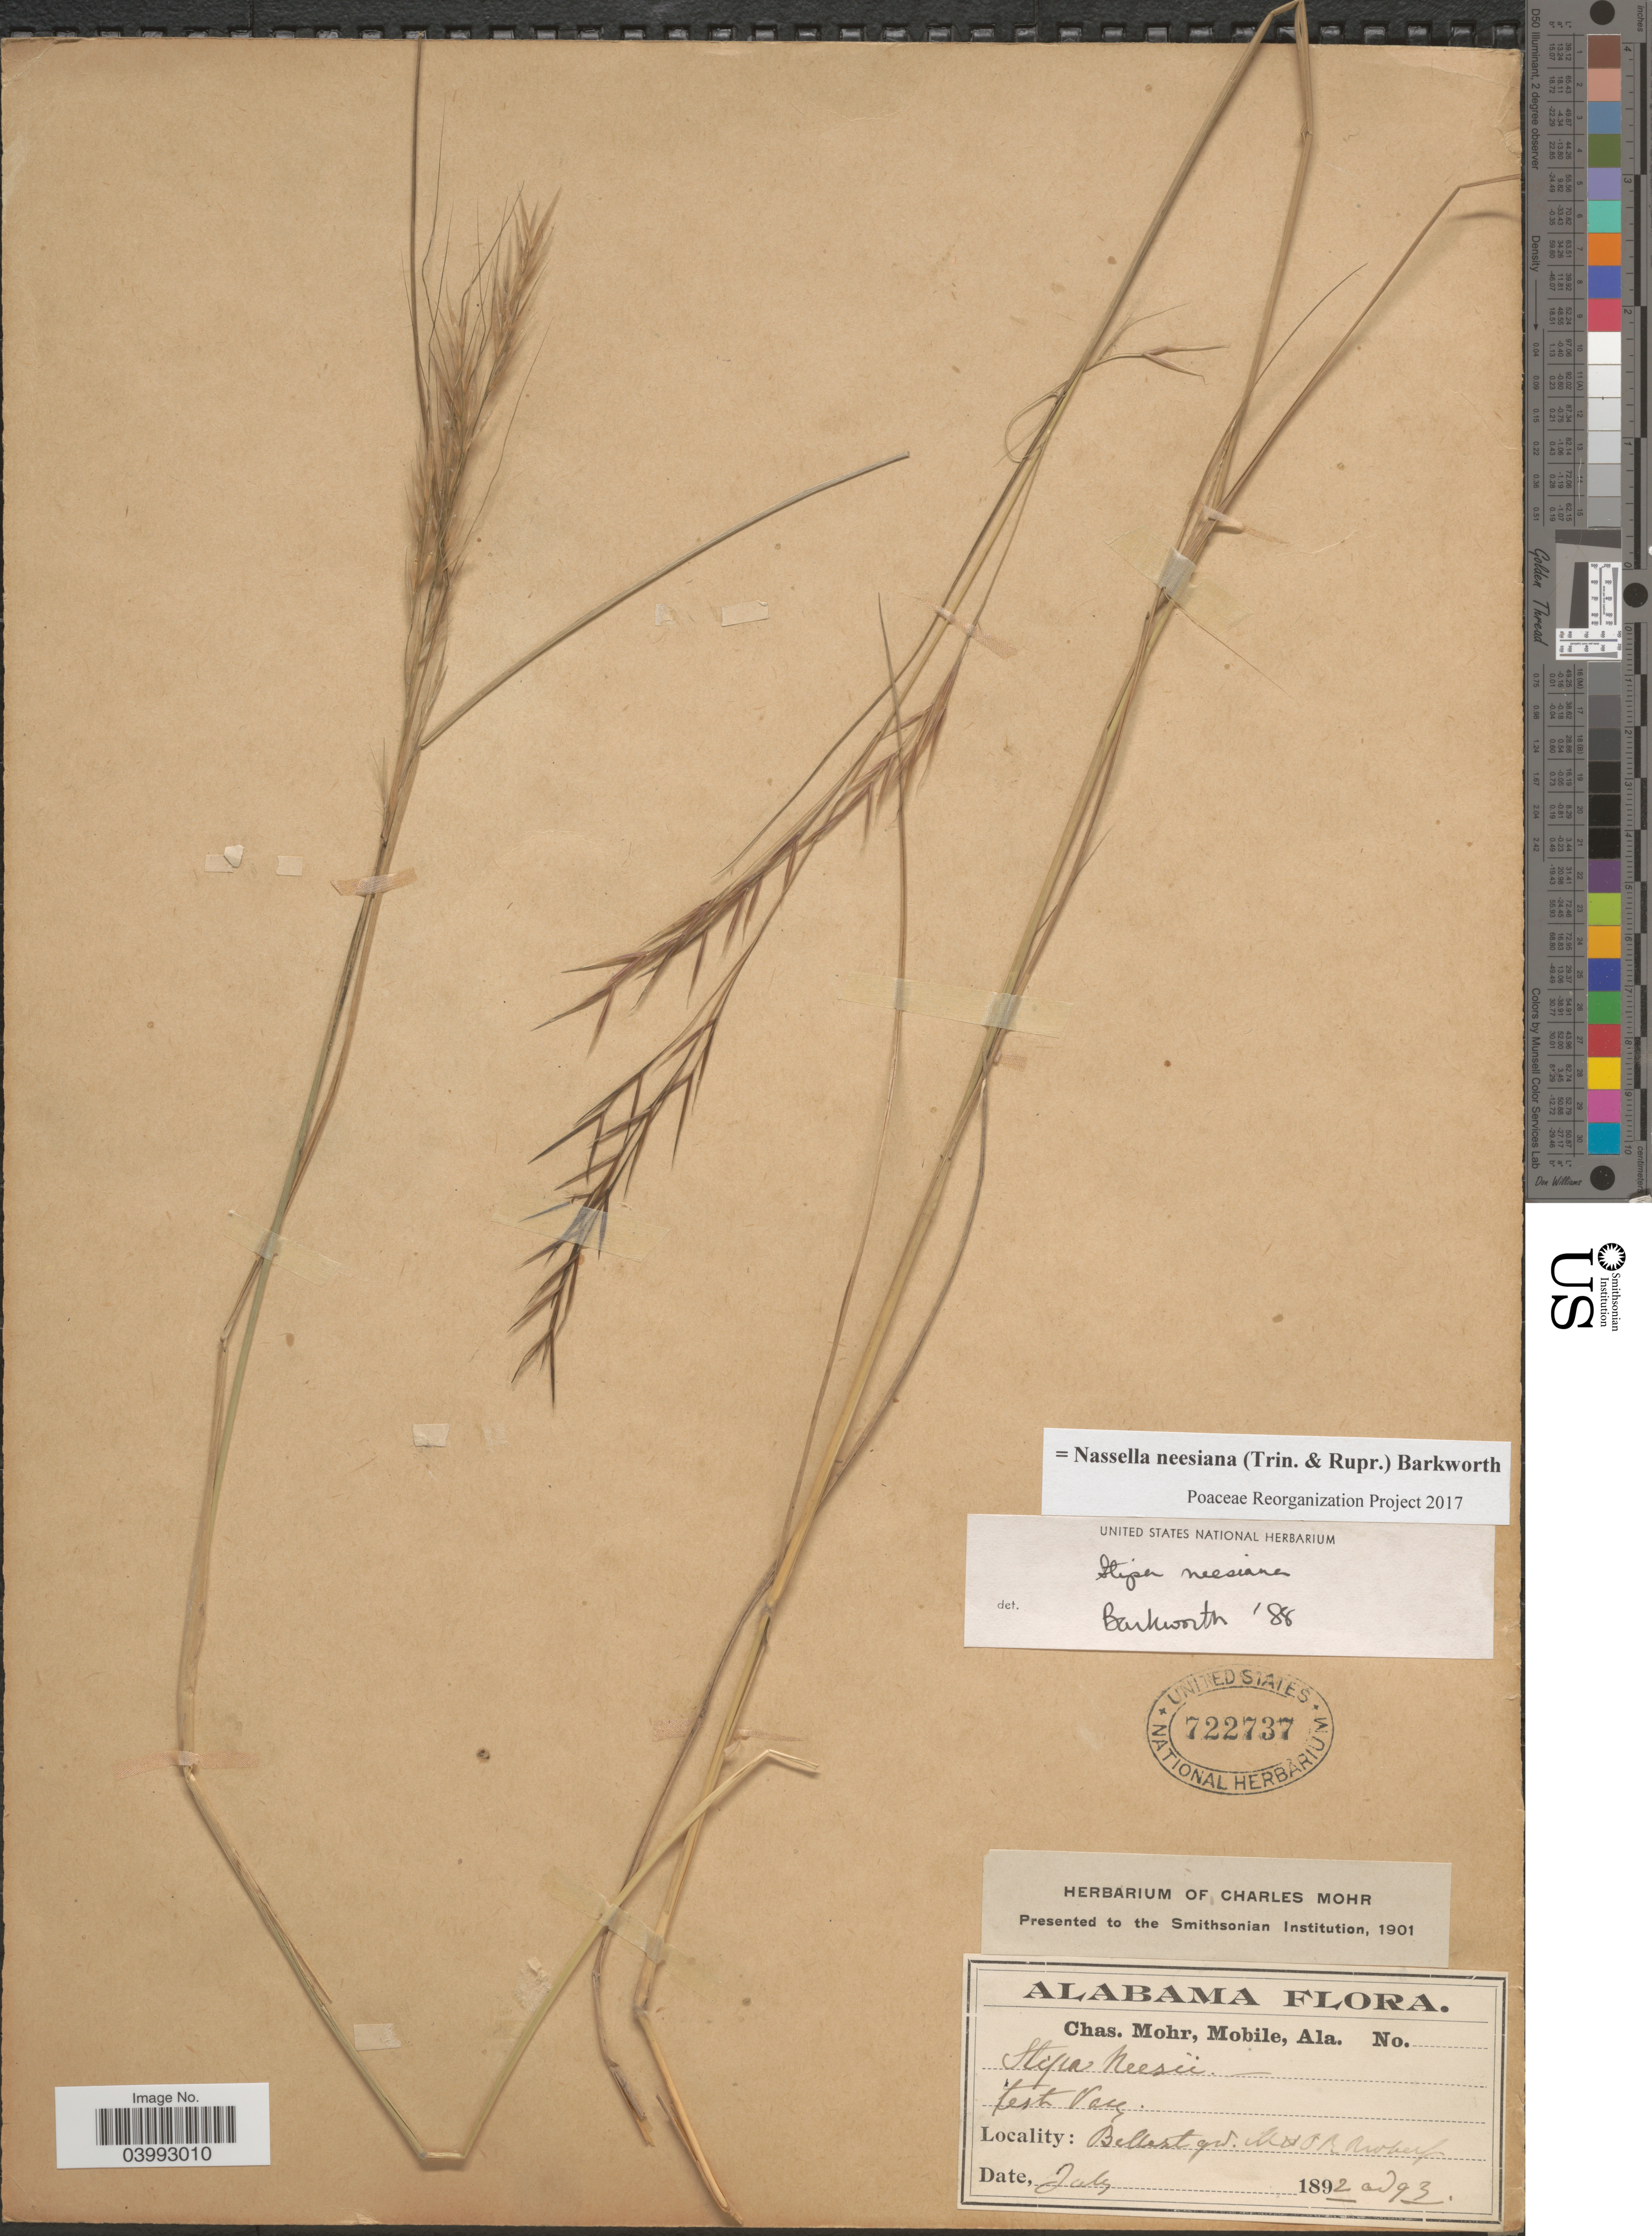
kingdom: Plantae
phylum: Tracheophyta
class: Liliopsida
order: Poales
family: Poaceae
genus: Nassella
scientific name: Nassella neesiana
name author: (Trin. & Rupr.) Barkworth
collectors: Mohr, C. T. (herbarium)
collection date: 1892-07/1893-07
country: United States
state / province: Alabama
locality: Ballast grd. M & O RR wharf.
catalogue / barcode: US 722737